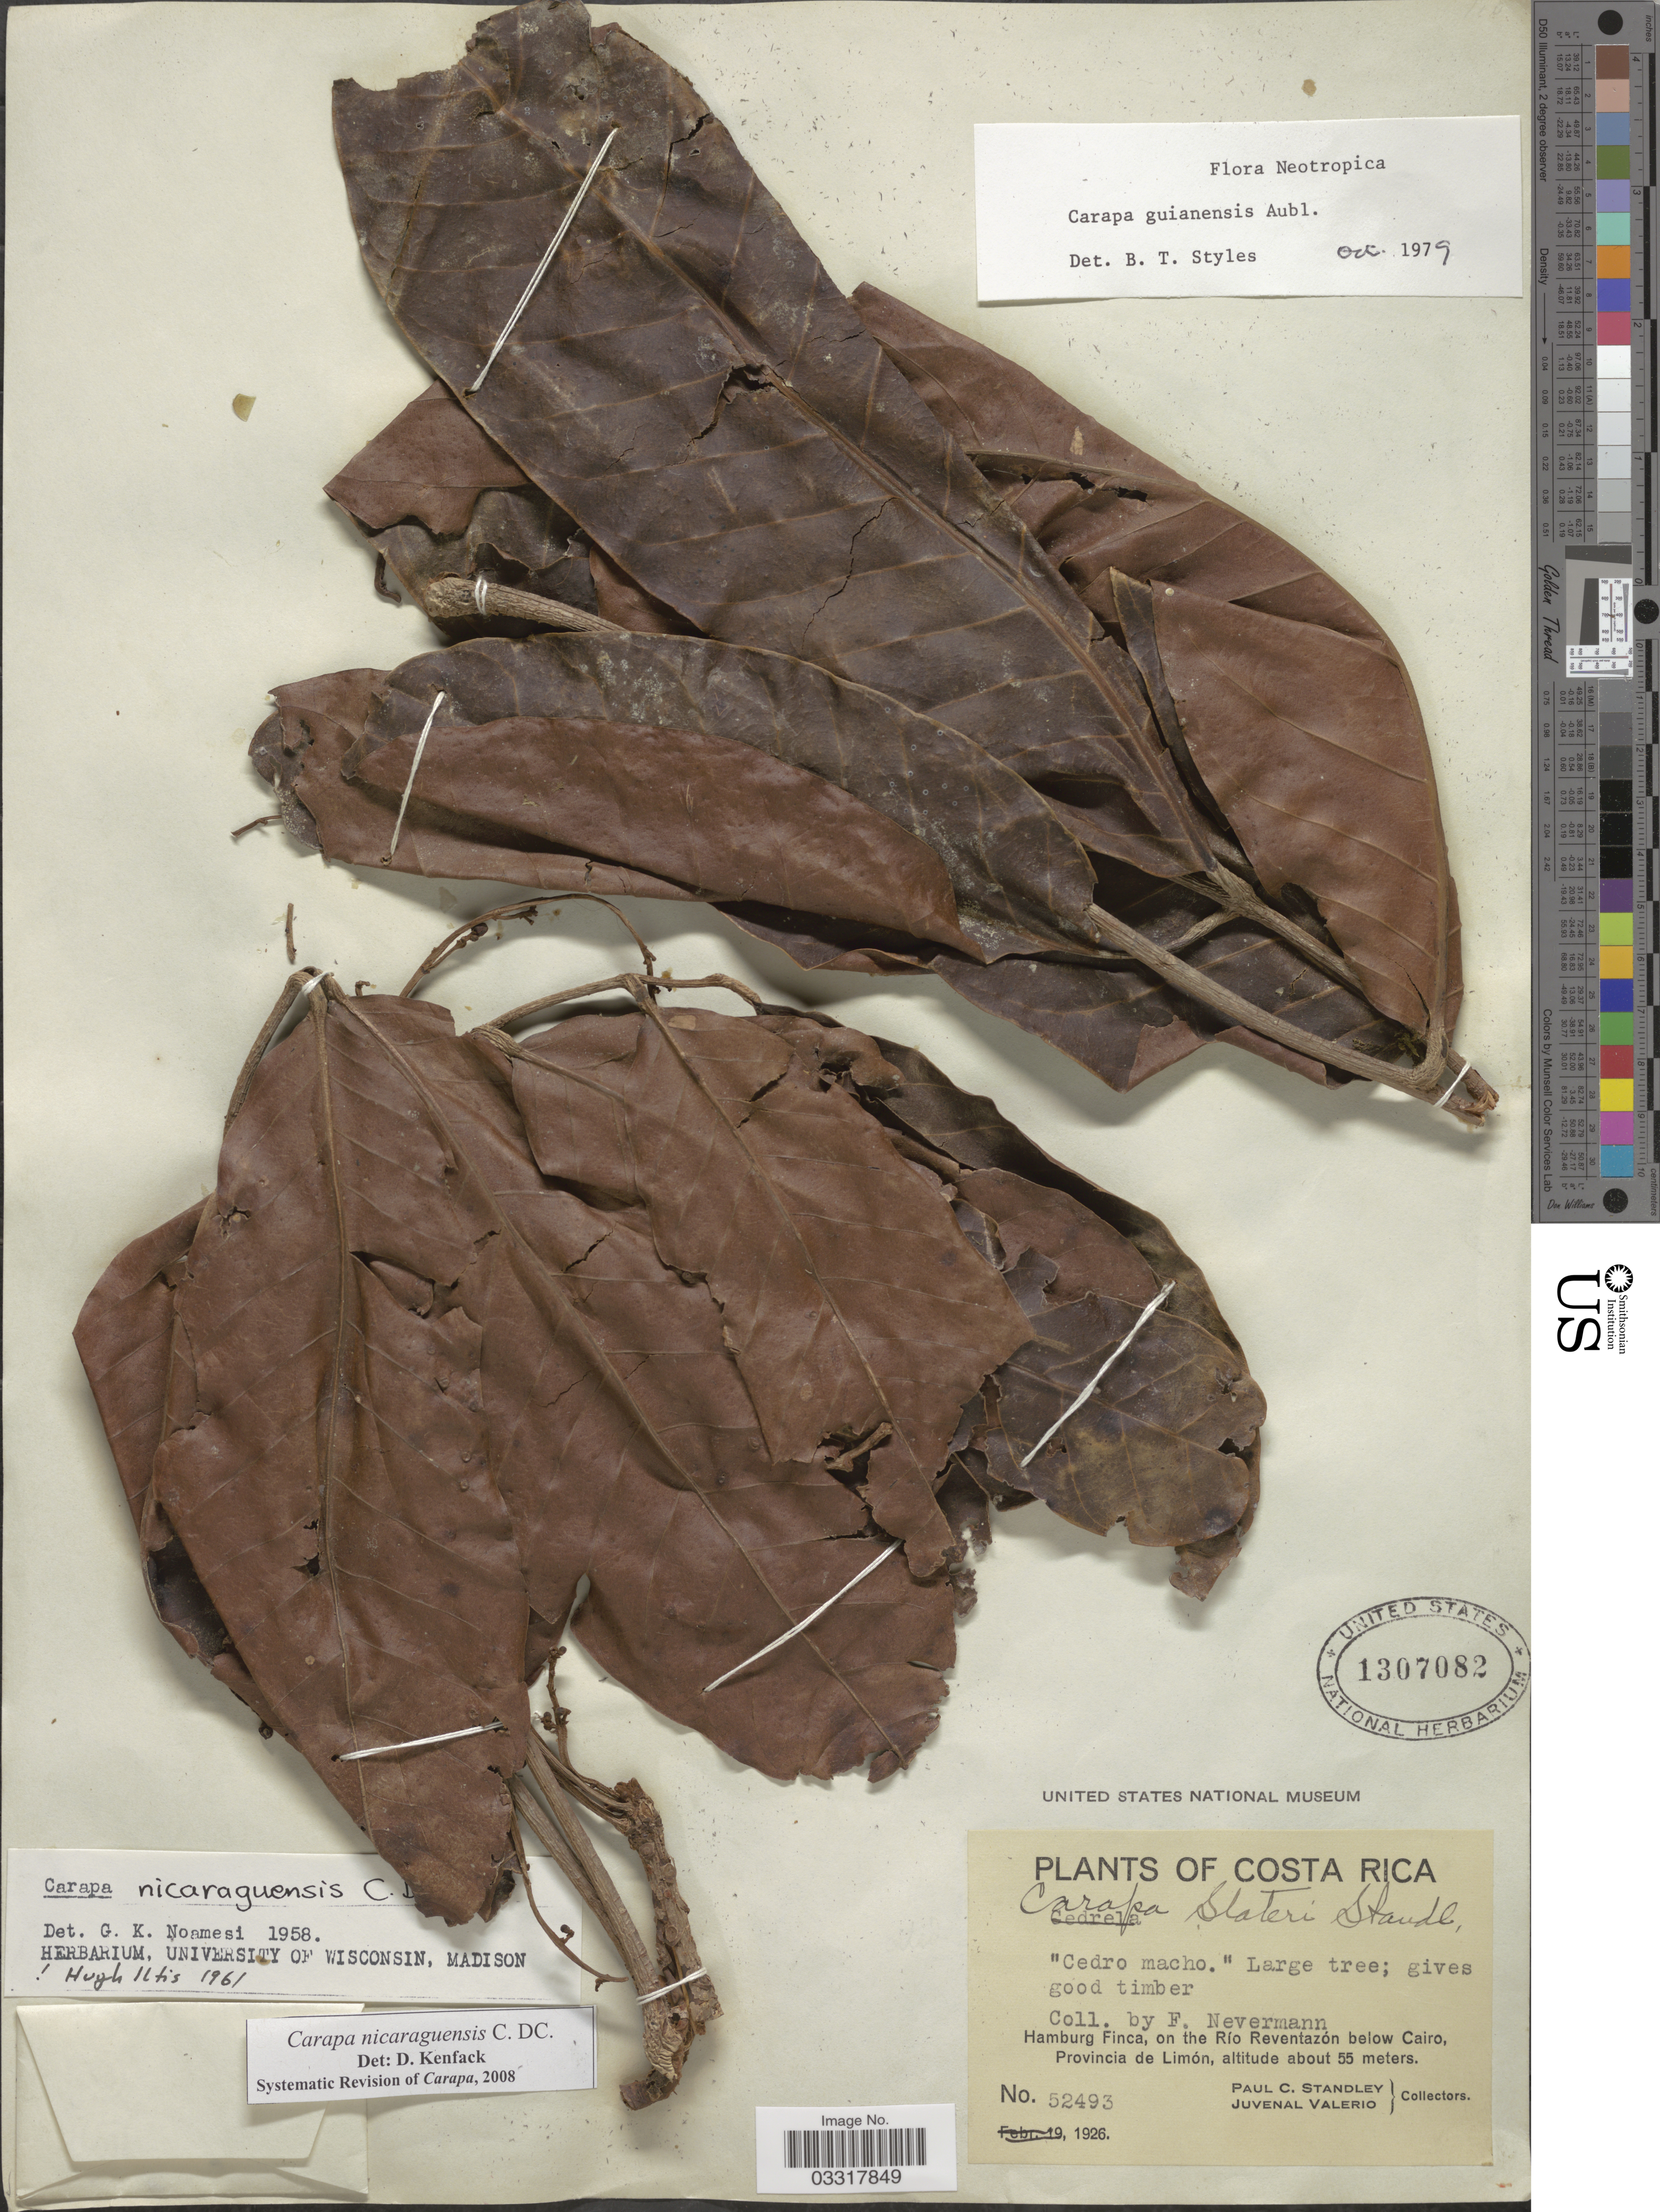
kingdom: Plantae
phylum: Tracheophyta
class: Magnoliopsida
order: Sapindales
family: Meliaceae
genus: Carapa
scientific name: Carapa nicaraguensis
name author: C. DC.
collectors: P. C. Standley & J. Valerio R.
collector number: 52493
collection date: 1926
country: Costa Rica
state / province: Limón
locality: Hamburg Finca, on the Río Reventazón, below Cairo.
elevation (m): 55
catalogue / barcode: US 1307082